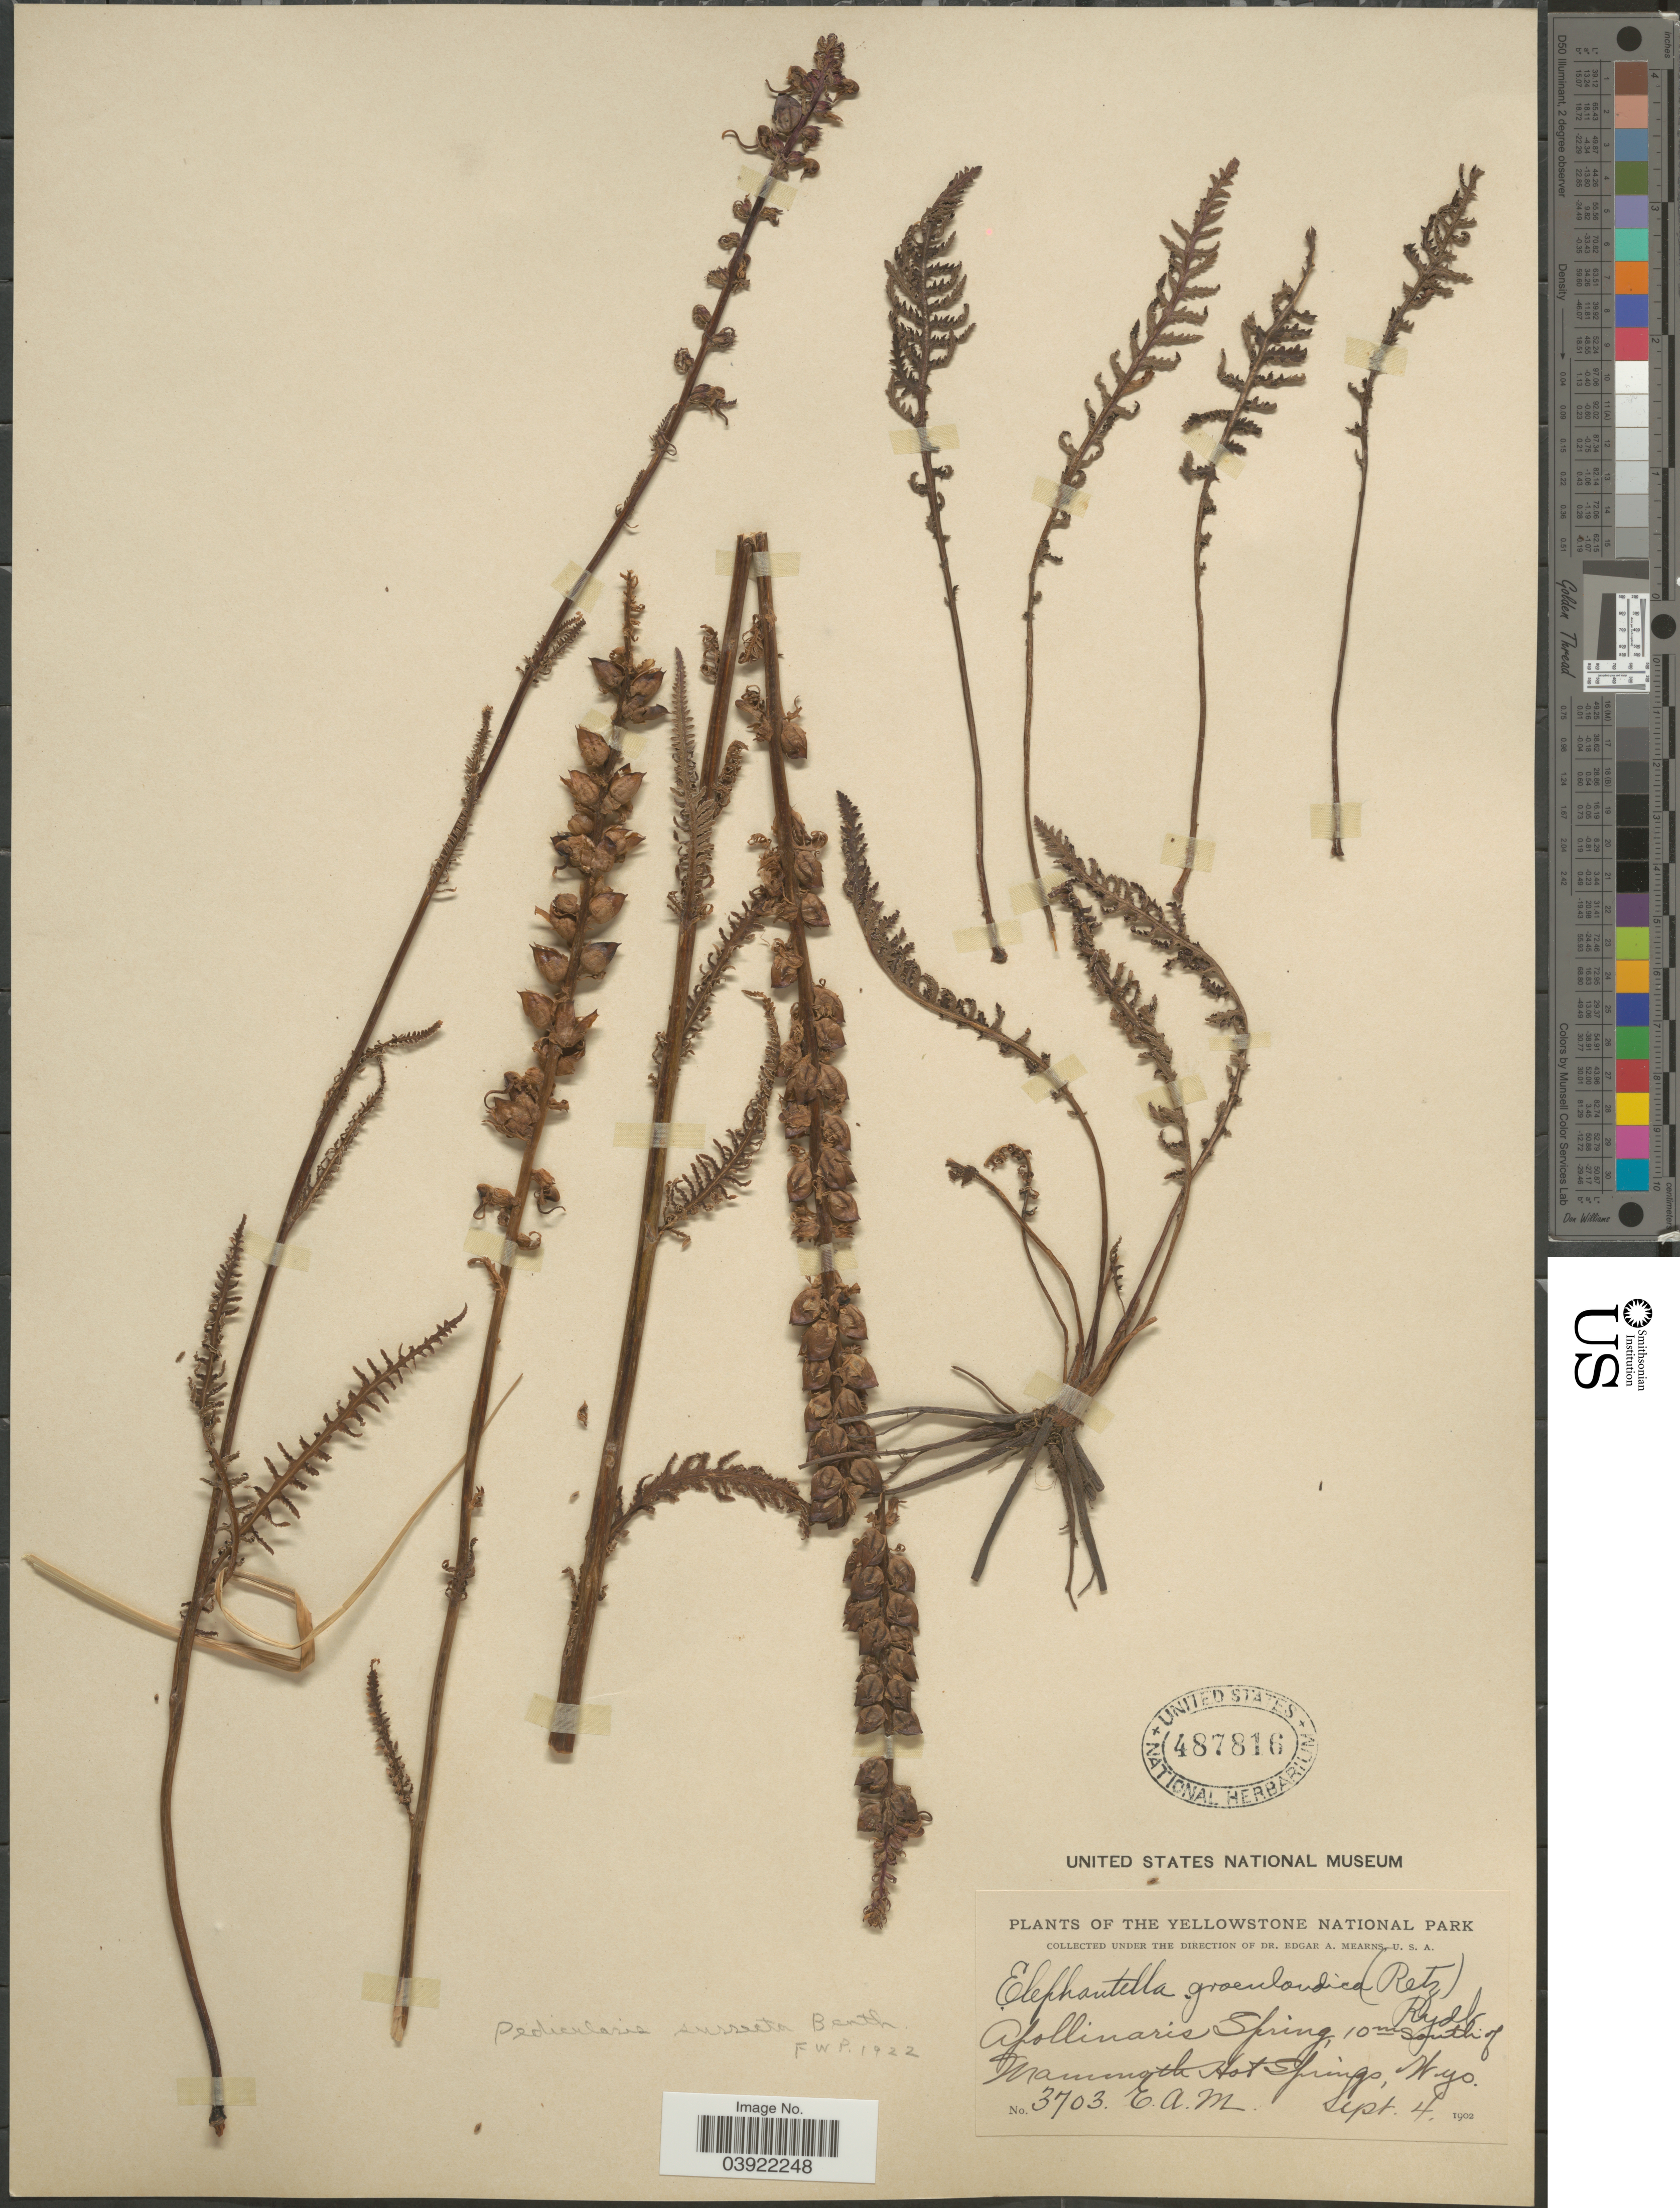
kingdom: Plantae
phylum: Tracheophyta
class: Magnoliopsida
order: Lamiales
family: Orobanchaceae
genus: Pedicularis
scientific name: Pedicularis groenlandica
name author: Retz.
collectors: E. A. Mearns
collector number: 3703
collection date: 1902-09-04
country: United States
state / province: Wyoming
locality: The Yellowstone National Park. Apollinaris Spring, 10 m South of Mammoth Hot Springs.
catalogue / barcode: US 487816